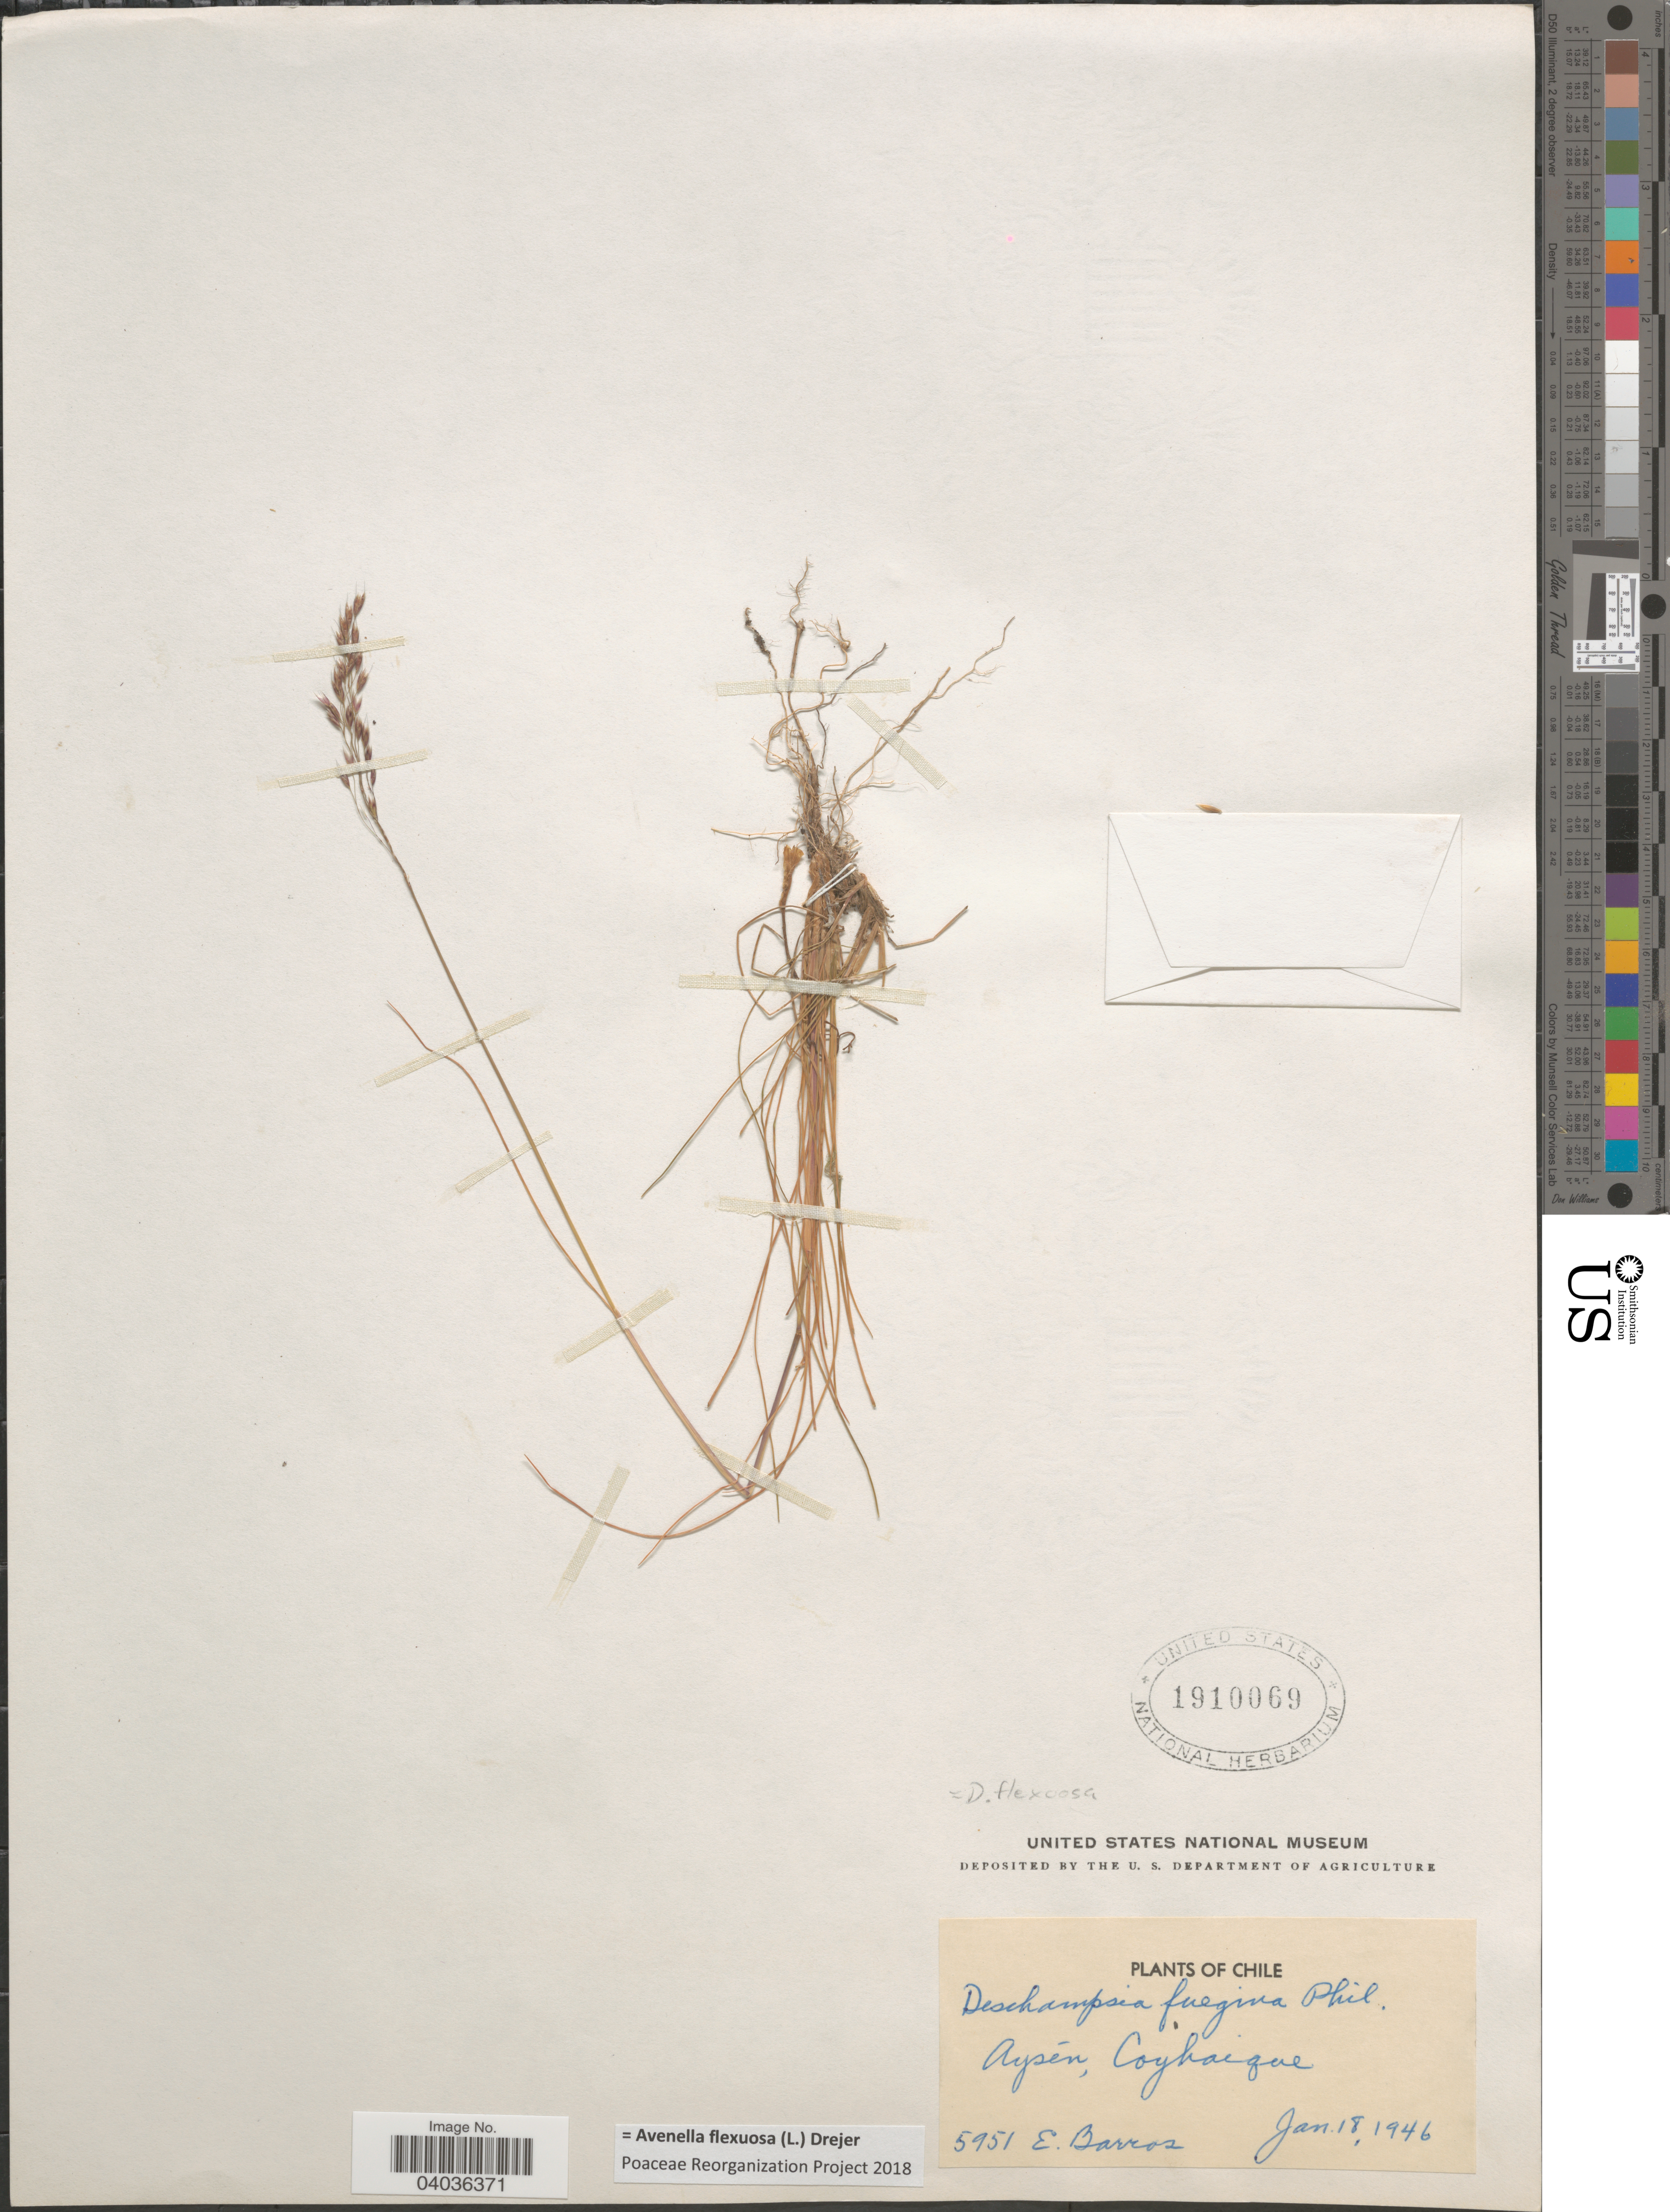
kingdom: Plantae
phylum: Tracheophyta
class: Liliopsida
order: Poales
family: Poaceae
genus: Avenella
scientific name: Avenella flexuosa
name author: (L.) Drejer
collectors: E. Barros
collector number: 5951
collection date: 1946-01-18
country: Chile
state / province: Aisén (XI)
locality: Aysén, Coyhaigne.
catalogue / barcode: US 1910069